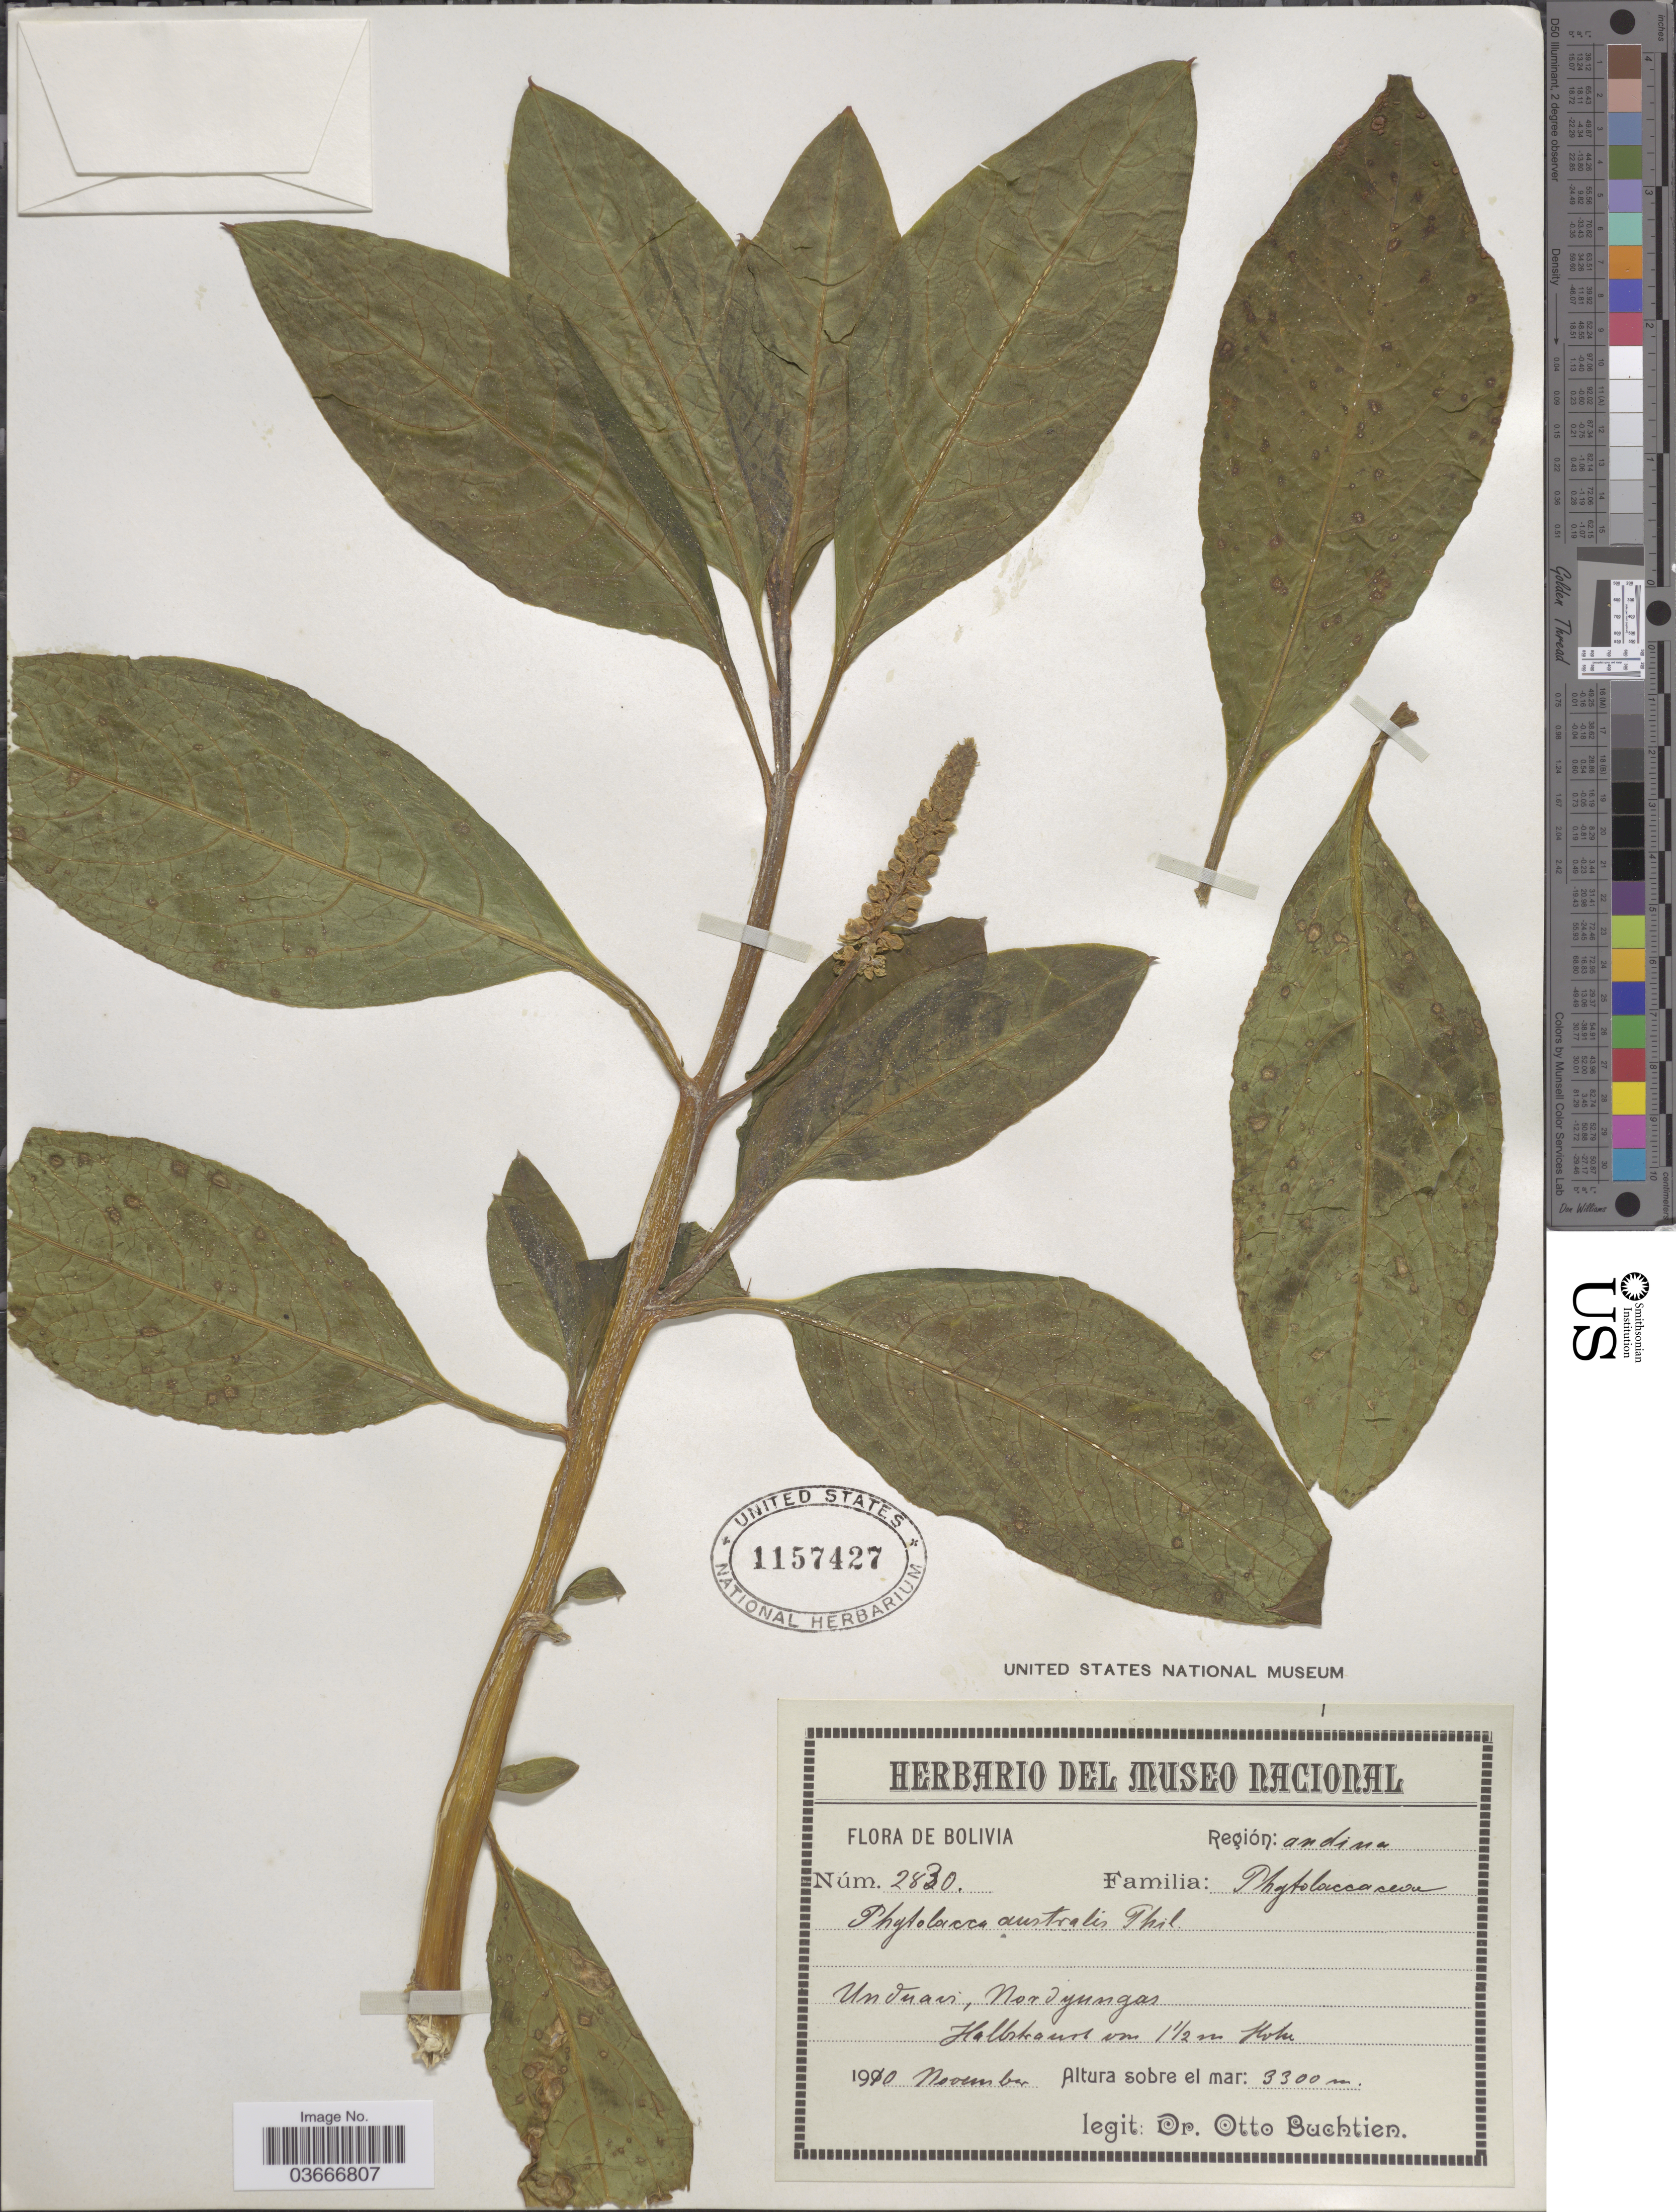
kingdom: Plantae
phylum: Tracheophyta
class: Magnoliopsida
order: Caryophyllales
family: Phytolaccaceae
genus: Phytolacca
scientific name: Phytolacca bogotensis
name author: Kunth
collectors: O. Buchtien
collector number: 2830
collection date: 1910-11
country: Bolivia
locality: Región: andina. Unduavi, Nord yungas.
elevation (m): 3300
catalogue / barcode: US 1157427